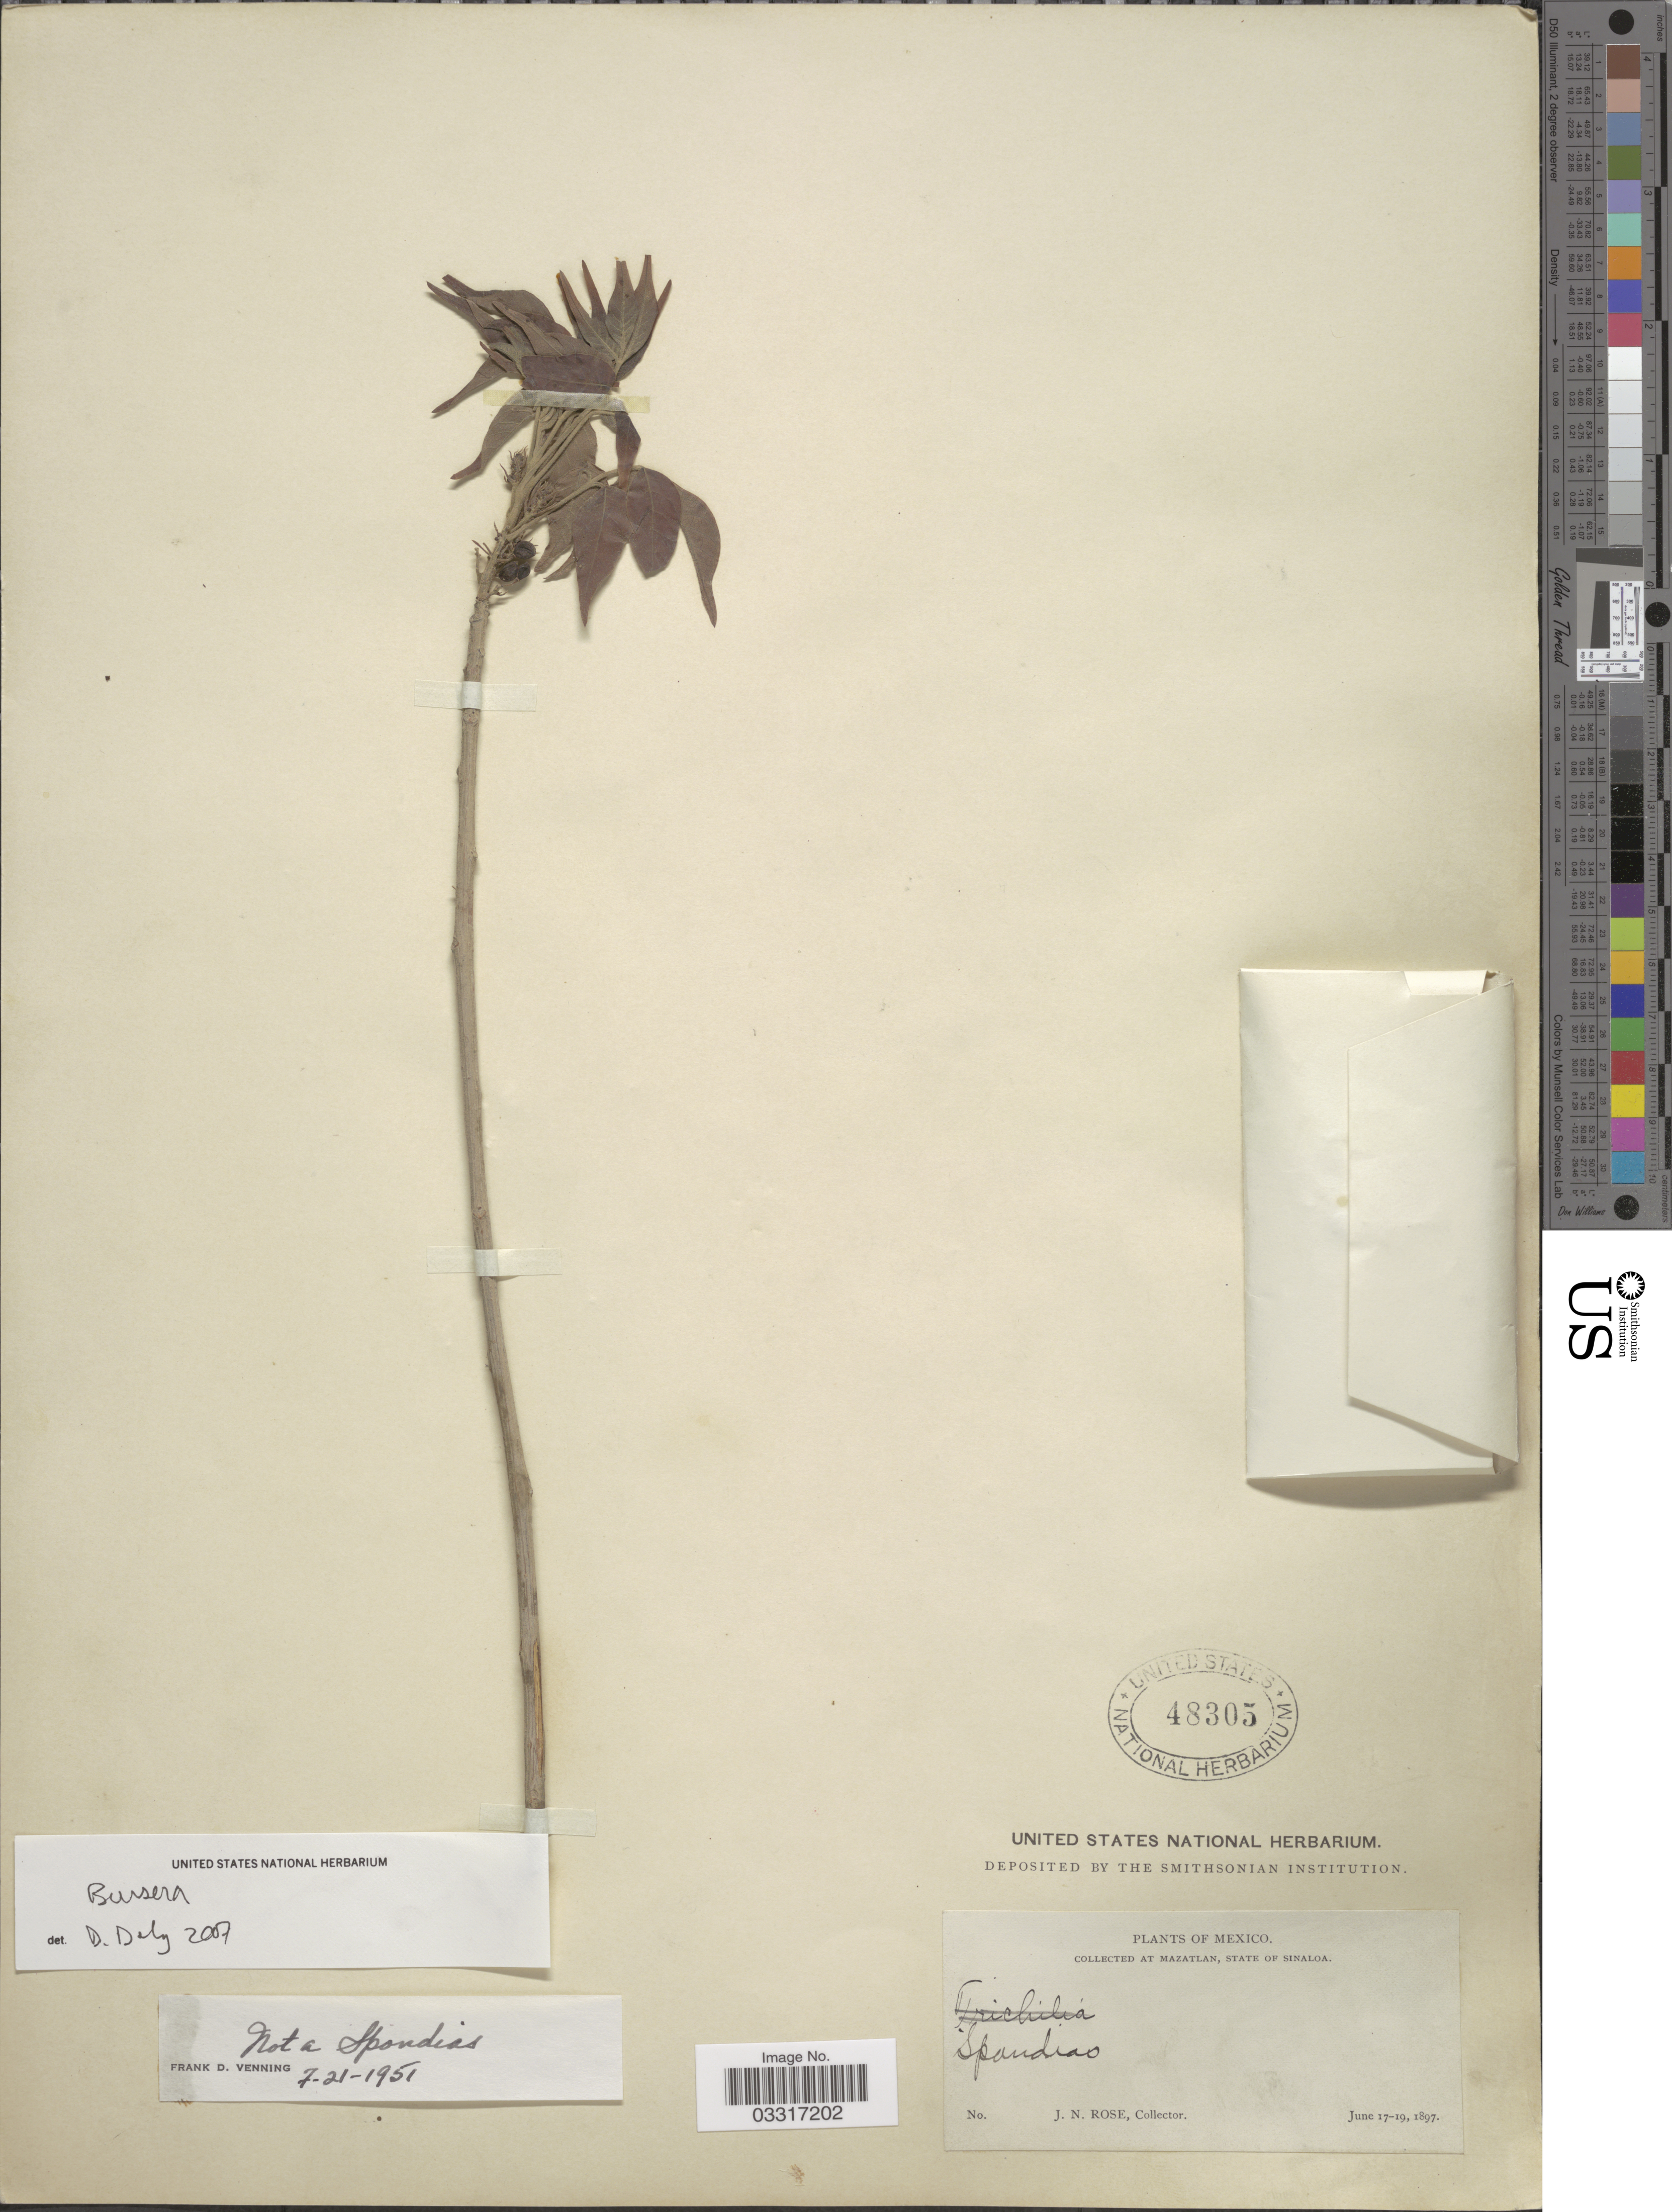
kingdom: Plantae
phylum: Tracheophyta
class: Magnoliopsida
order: Sapindales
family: Burseraceae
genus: Bursera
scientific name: Bursera sp.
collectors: J. N. Rose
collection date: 1897-06-17/1897-06-19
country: Mexico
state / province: Sinaloa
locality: At Mazatlan.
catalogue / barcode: US 48305